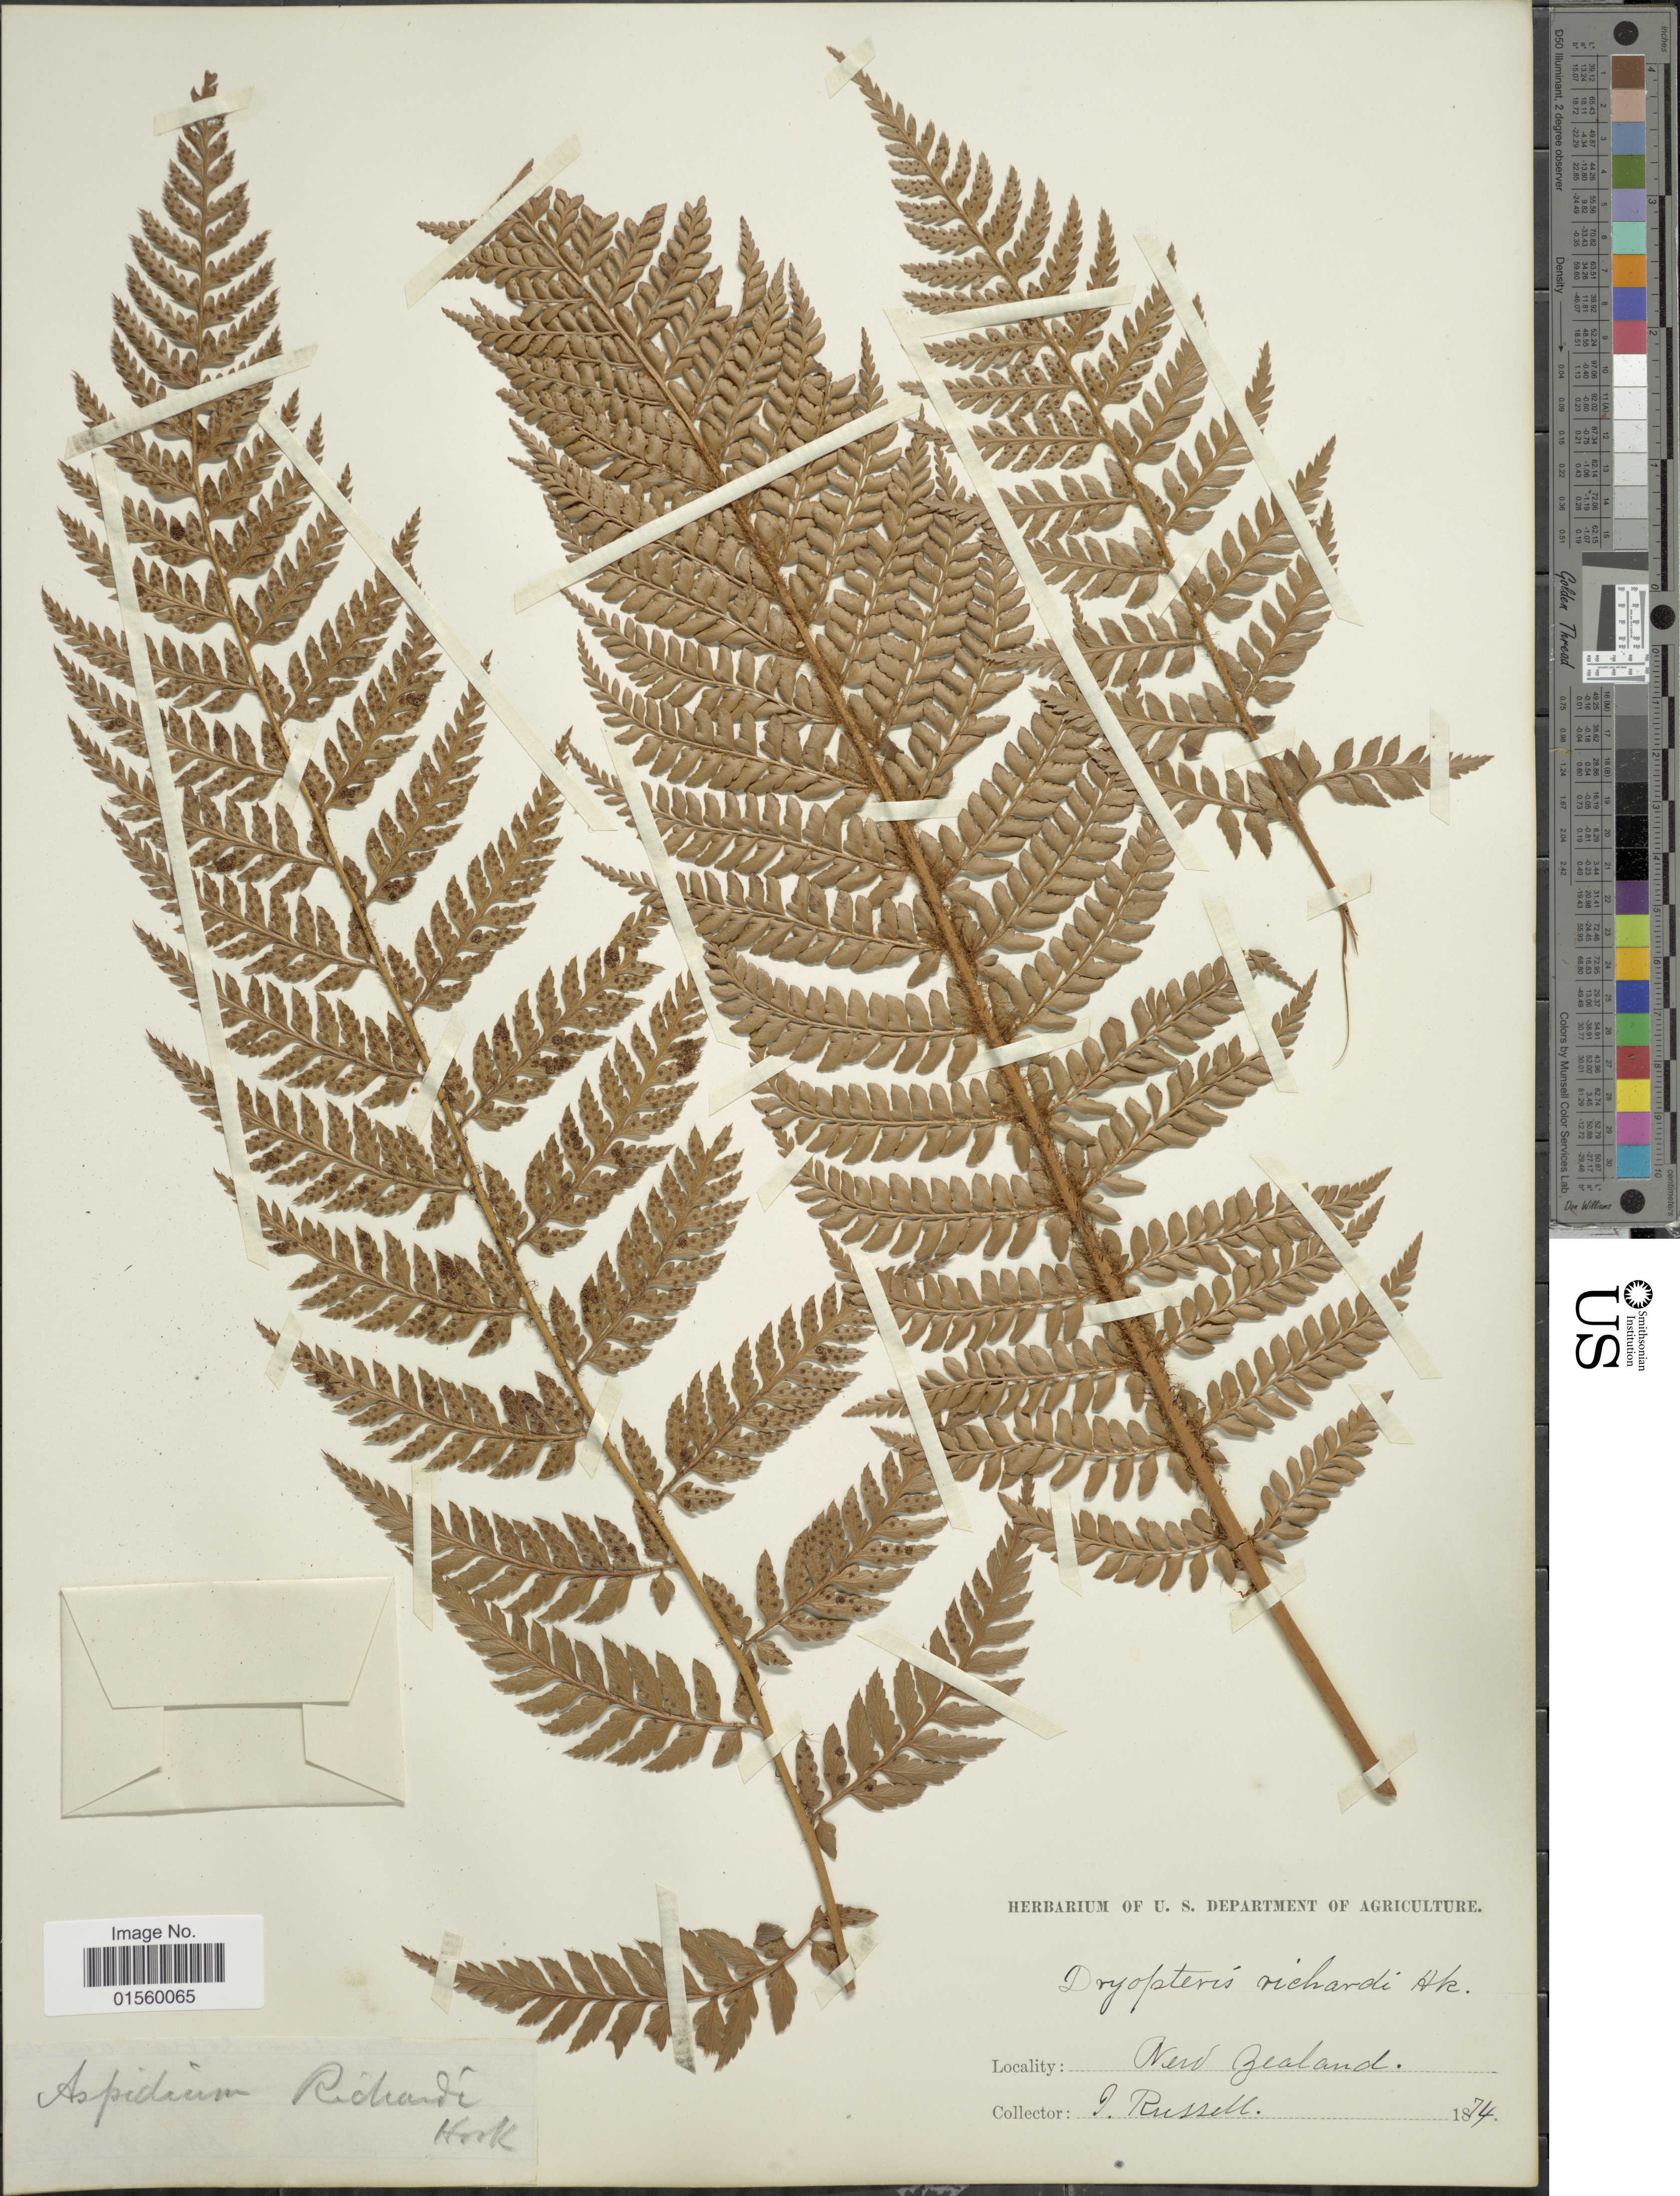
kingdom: Plantae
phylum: Tracheophyta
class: Polypodiopsida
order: Polypodiales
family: Dryopteridaceae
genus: Polystichum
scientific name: Polystichum richardii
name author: J. Sm.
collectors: J. Russell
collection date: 1874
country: New Zealand